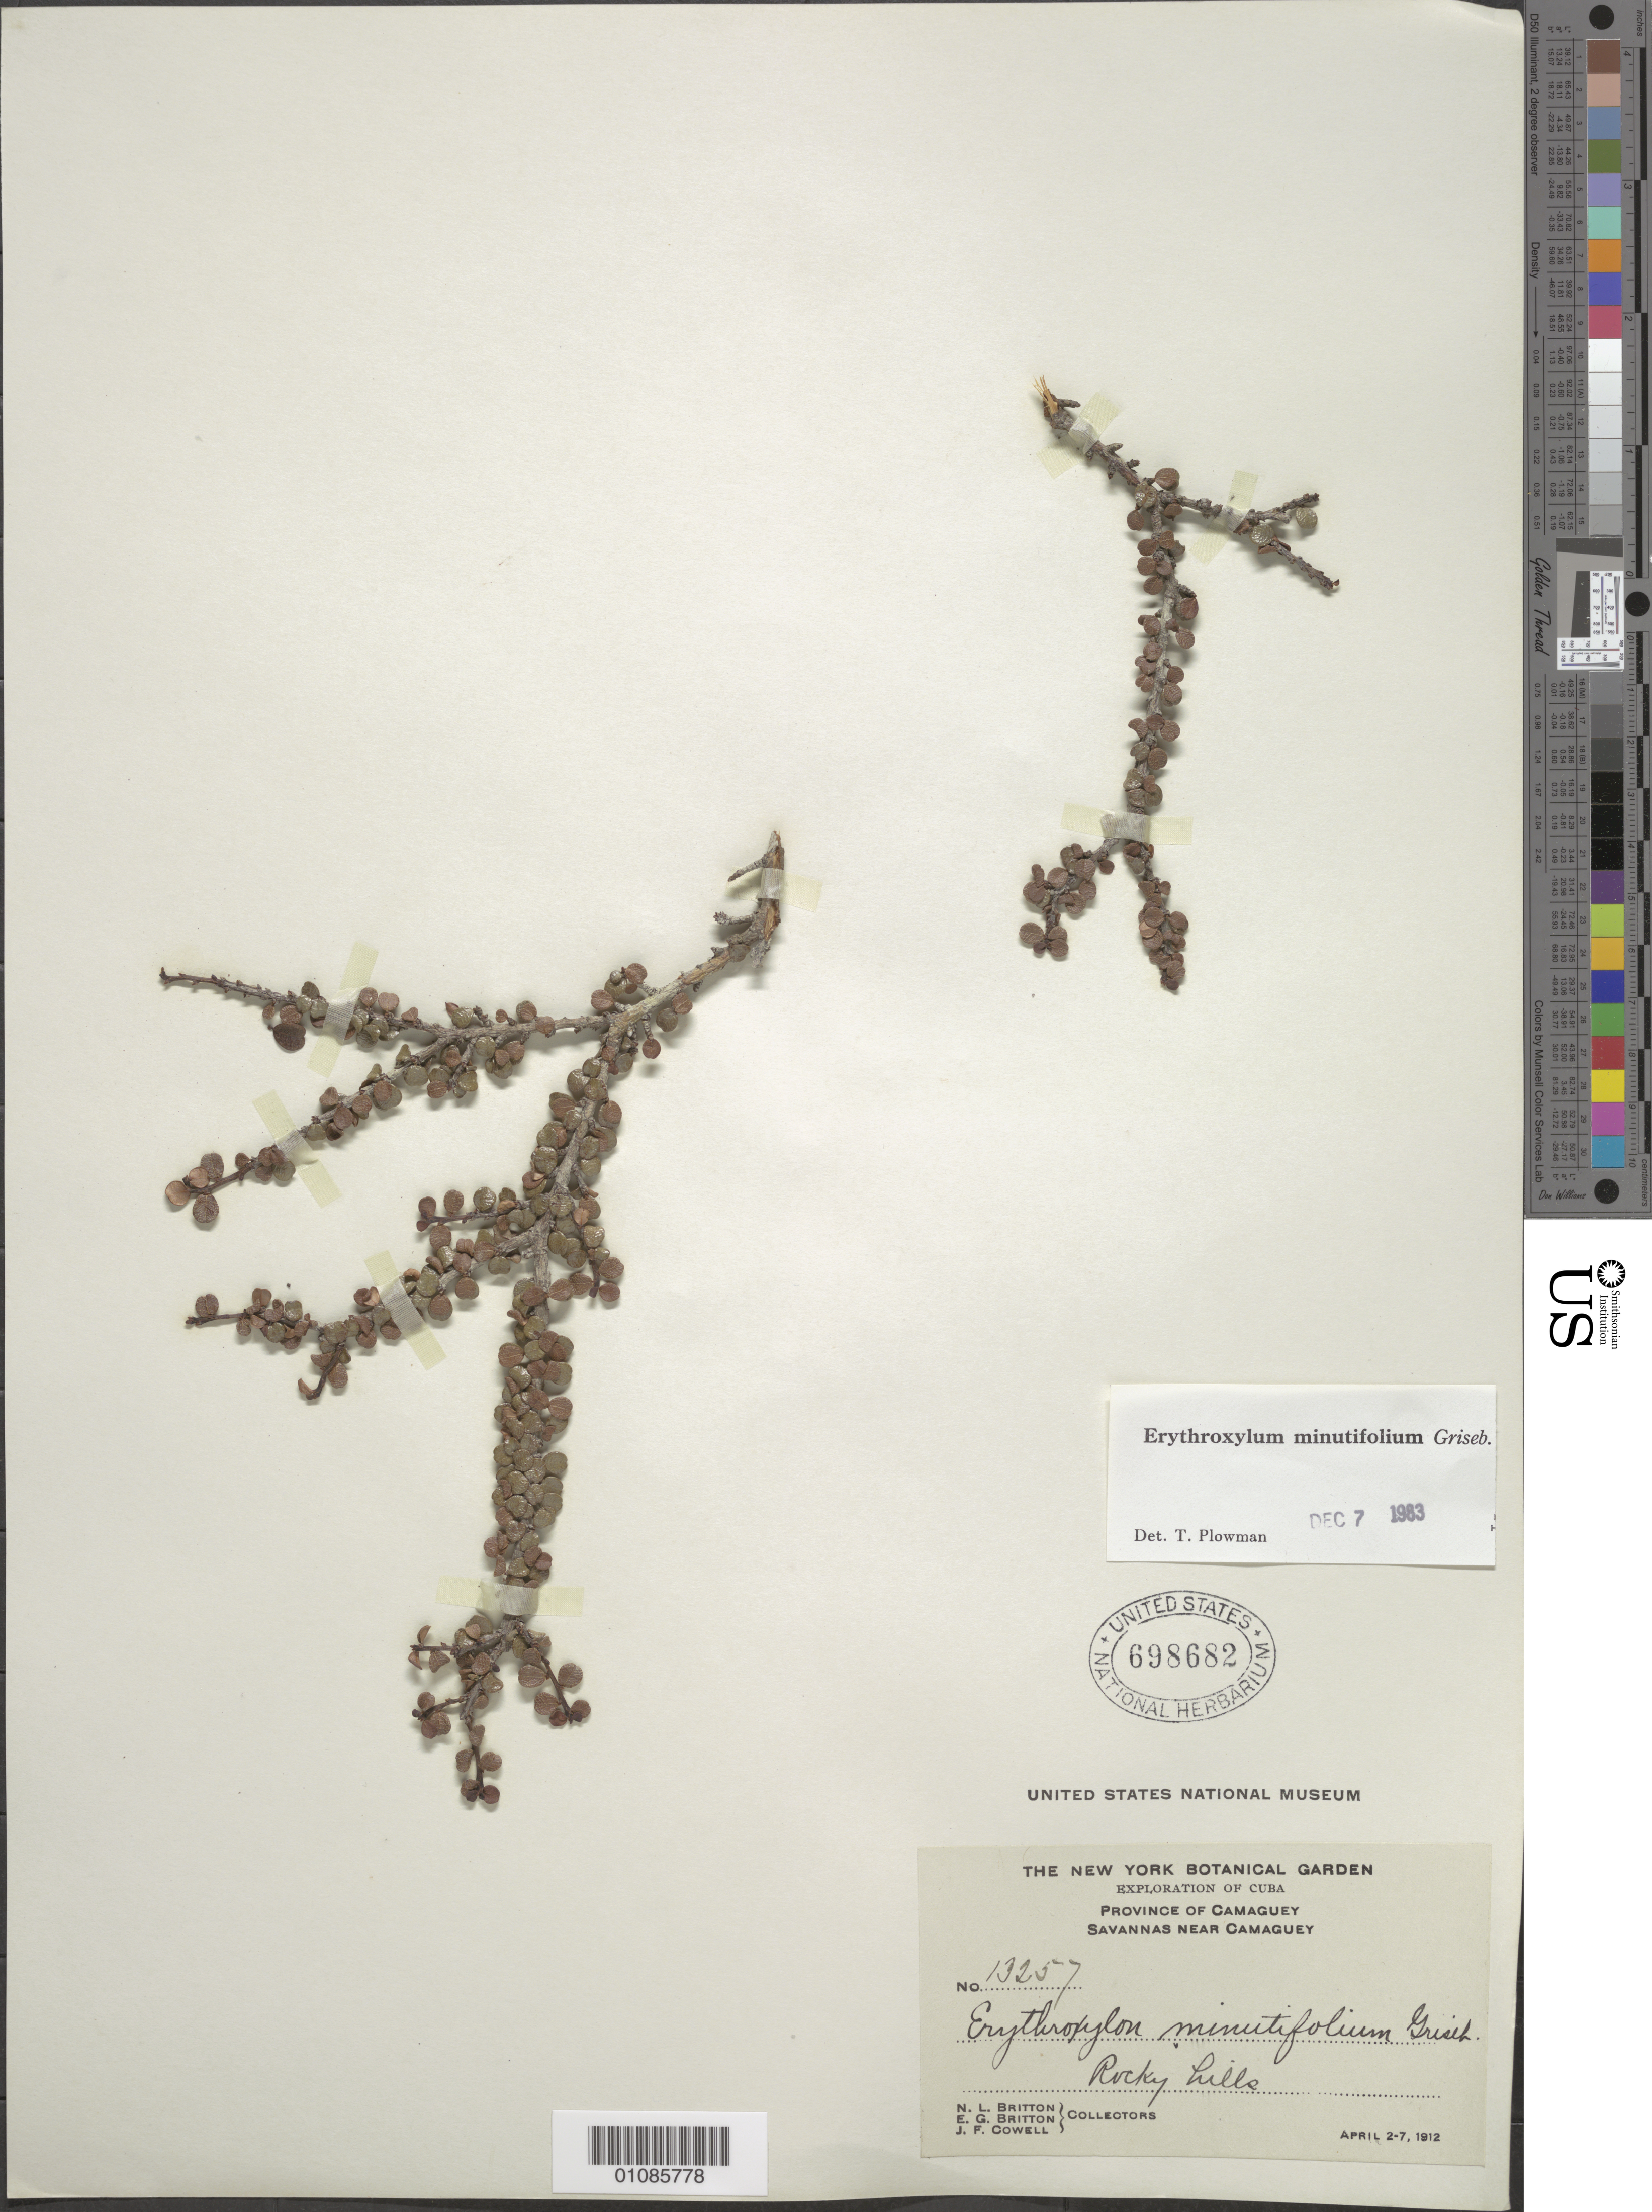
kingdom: Plantae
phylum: Tracheophyta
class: Magnoliopsida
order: Malpighiales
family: Erythroxylaceae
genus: Erythroxylum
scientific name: Erythroxylum minutifolium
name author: Griseb.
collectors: N. Britton, E. G. Britton & J. F. Cowell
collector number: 13257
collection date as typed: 02 Apr 1912 to 07 Apr 1912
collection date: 1912-04-02/1912-04-07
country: Cuba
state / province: Camagüey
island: Cuba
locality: Savannas near camaguey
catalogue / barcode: US 698682